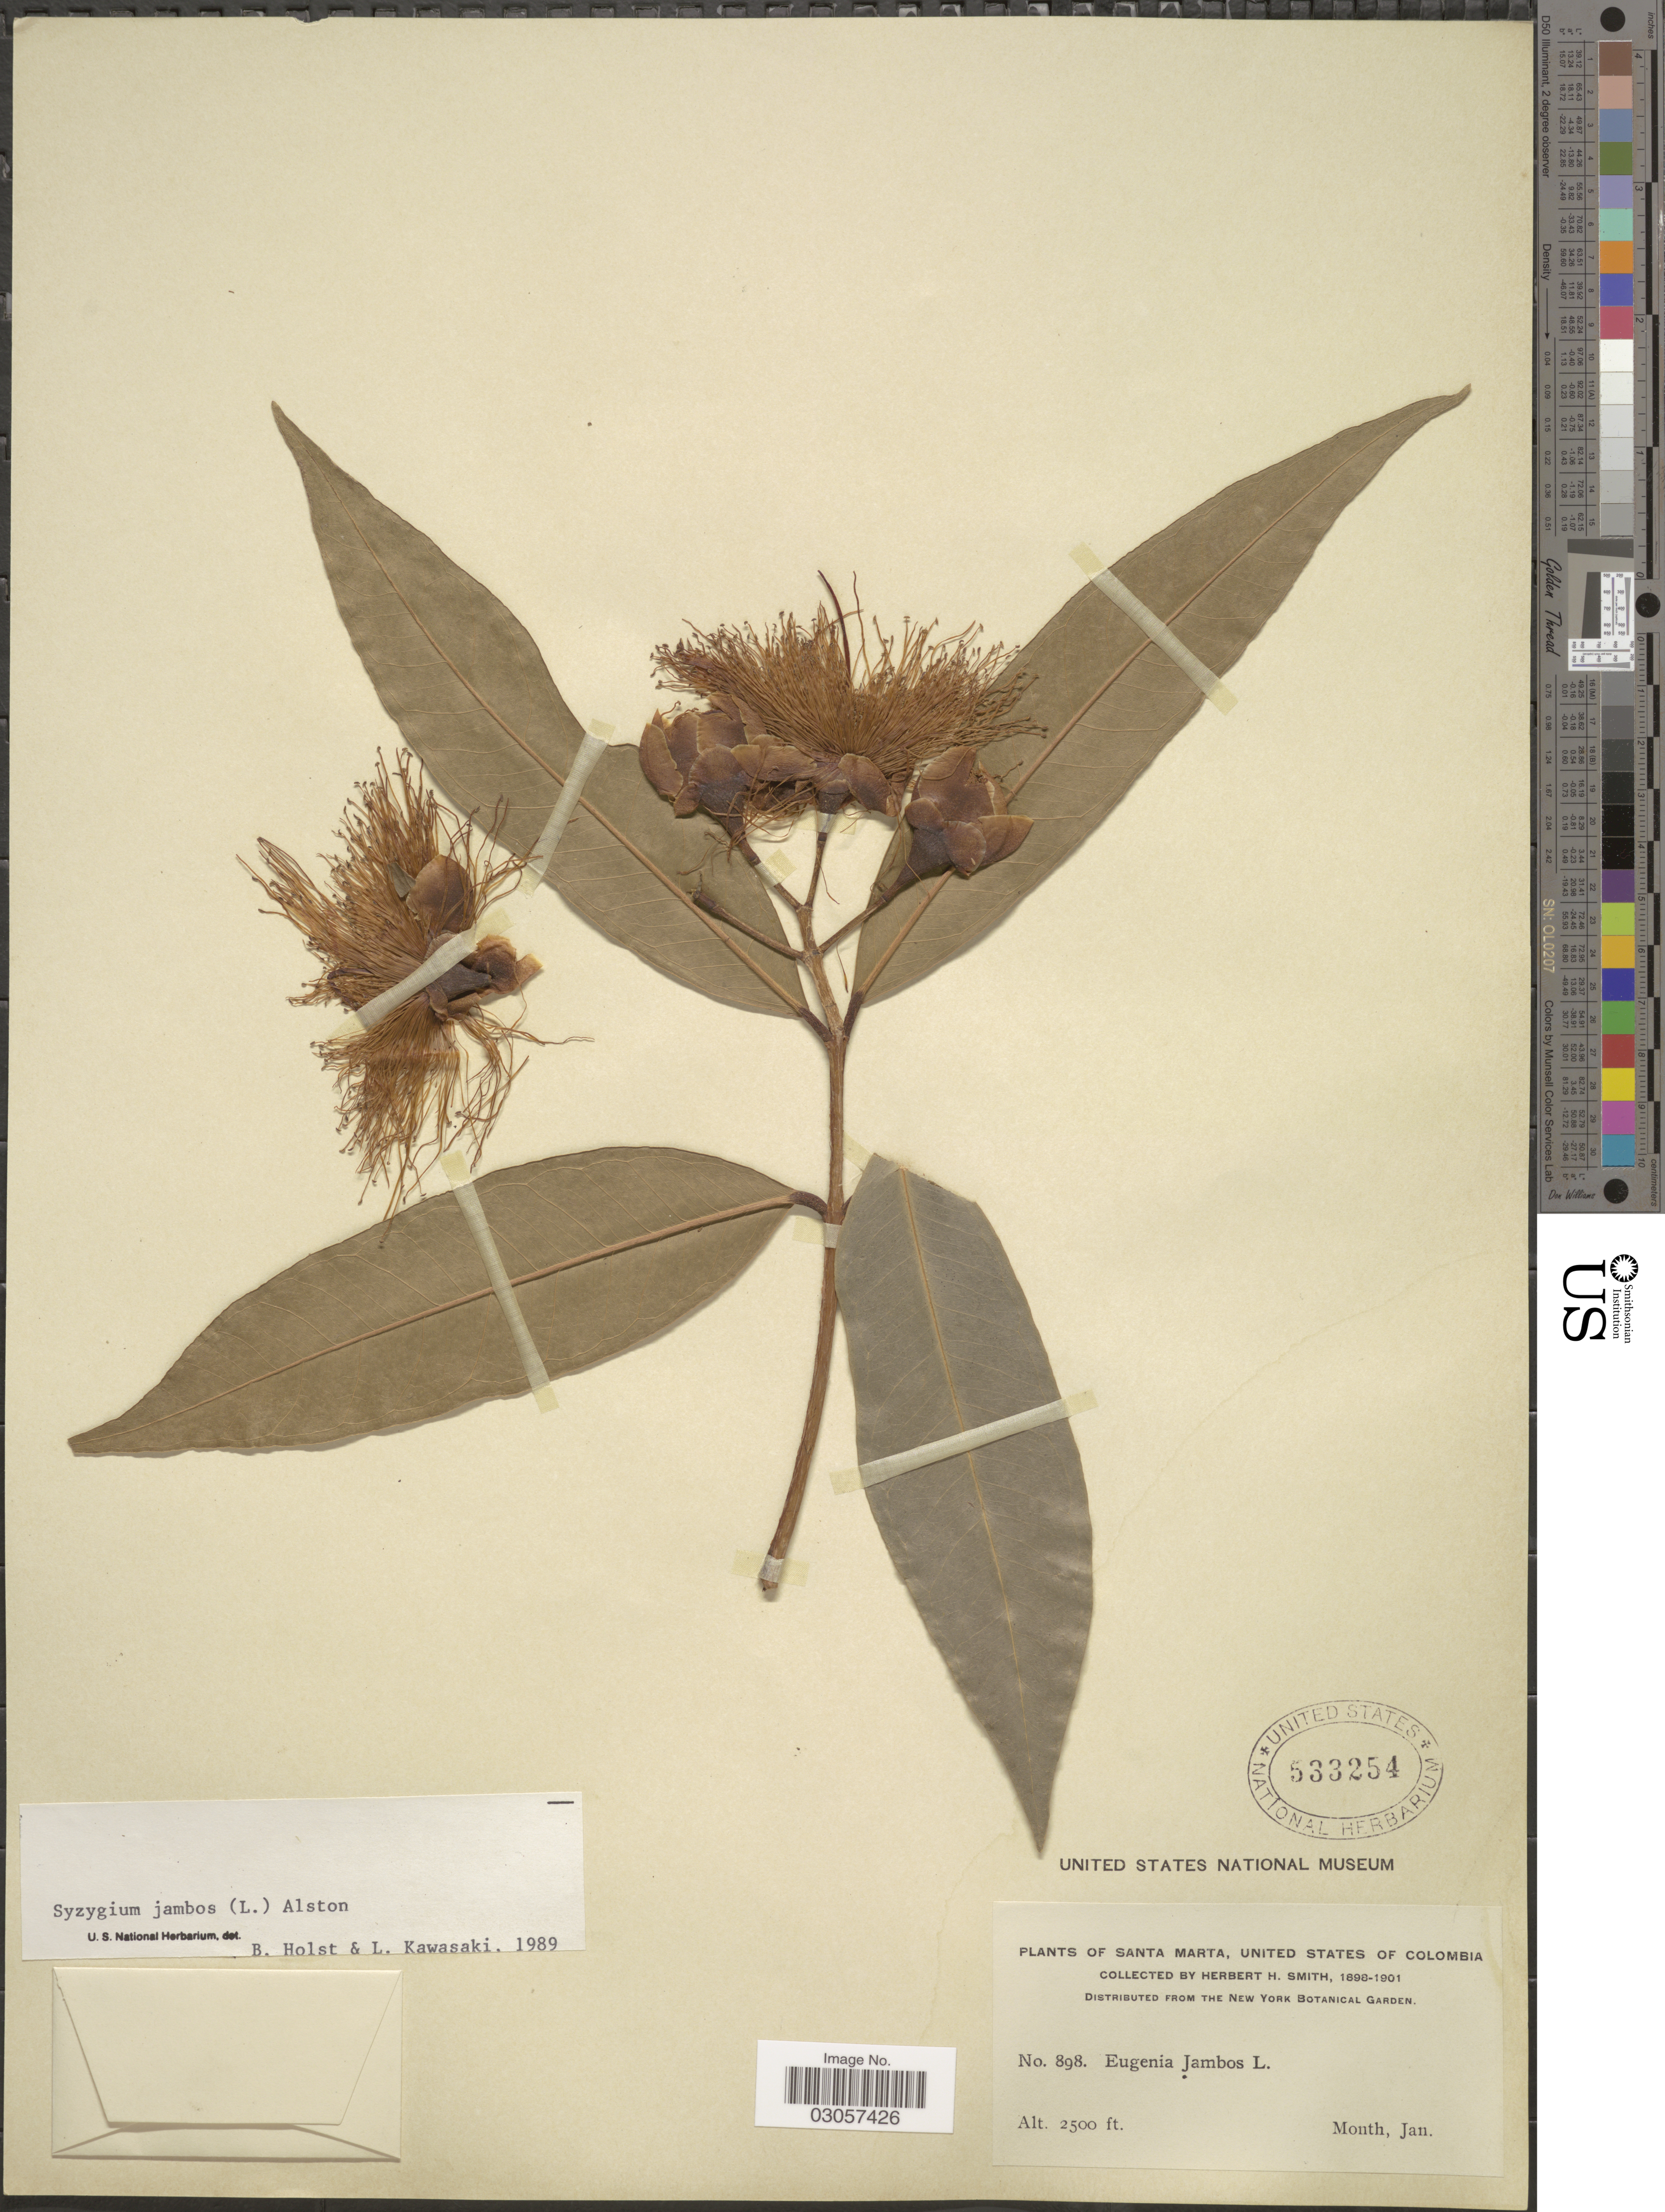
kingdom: Plantae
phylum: Tracheophyta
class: Magnoliopsida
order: Myrtales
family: Myrtaceae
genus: Syzygium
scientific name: Syzygium jambos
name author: (L.) Alston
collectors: Herbert H. Smith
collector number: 898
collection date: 1898-01/1901-01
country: Colombia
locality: Santa Marta, United States of Colombia.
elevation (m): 762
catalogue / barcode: US 533254